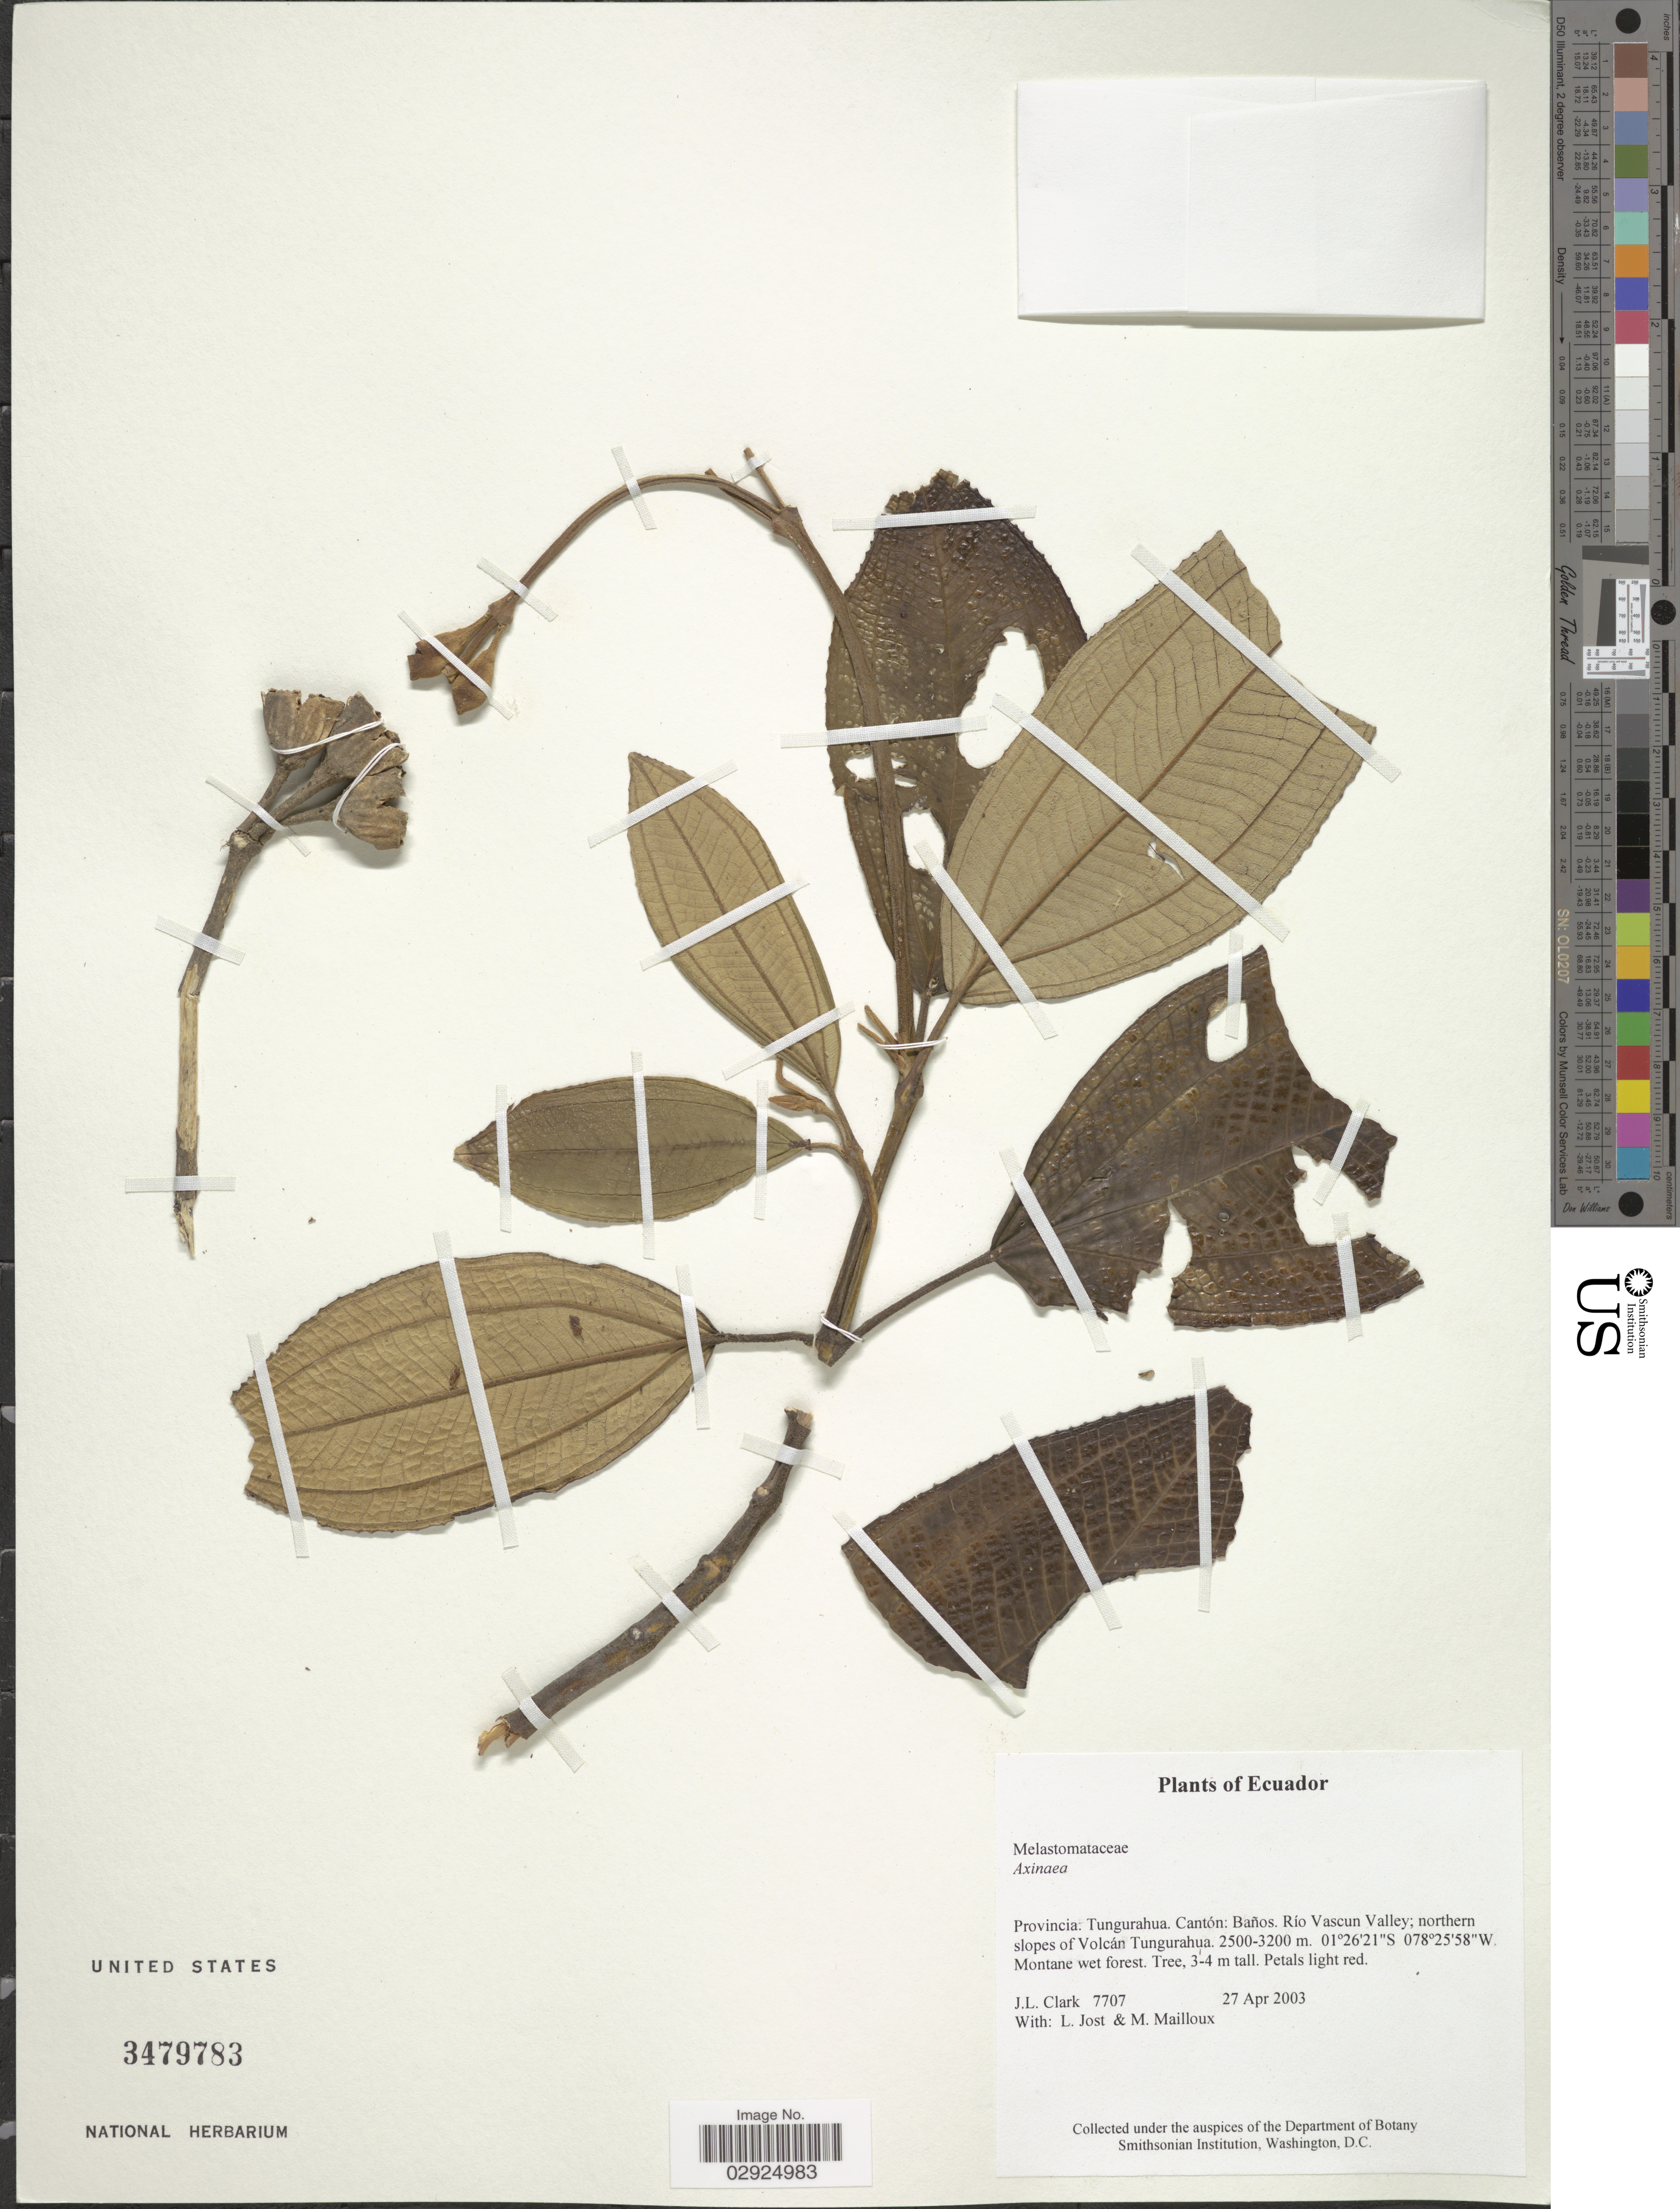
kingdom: Plantae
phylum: Tracheophyta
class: Magnoliopsida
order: Myrtales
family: Melastomataceae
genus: Axinaea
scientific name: Axinaea sp.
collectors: J. L. Clark, L. Jost & M. Mailloux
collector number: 7707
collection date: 2003-04-27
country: Ecuador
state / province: Tungurahua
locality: Cantón: Baños, Río Vascum Valley, northern slopes of Volcán Tungurahua.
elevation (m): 2500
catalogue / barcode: US 3479783